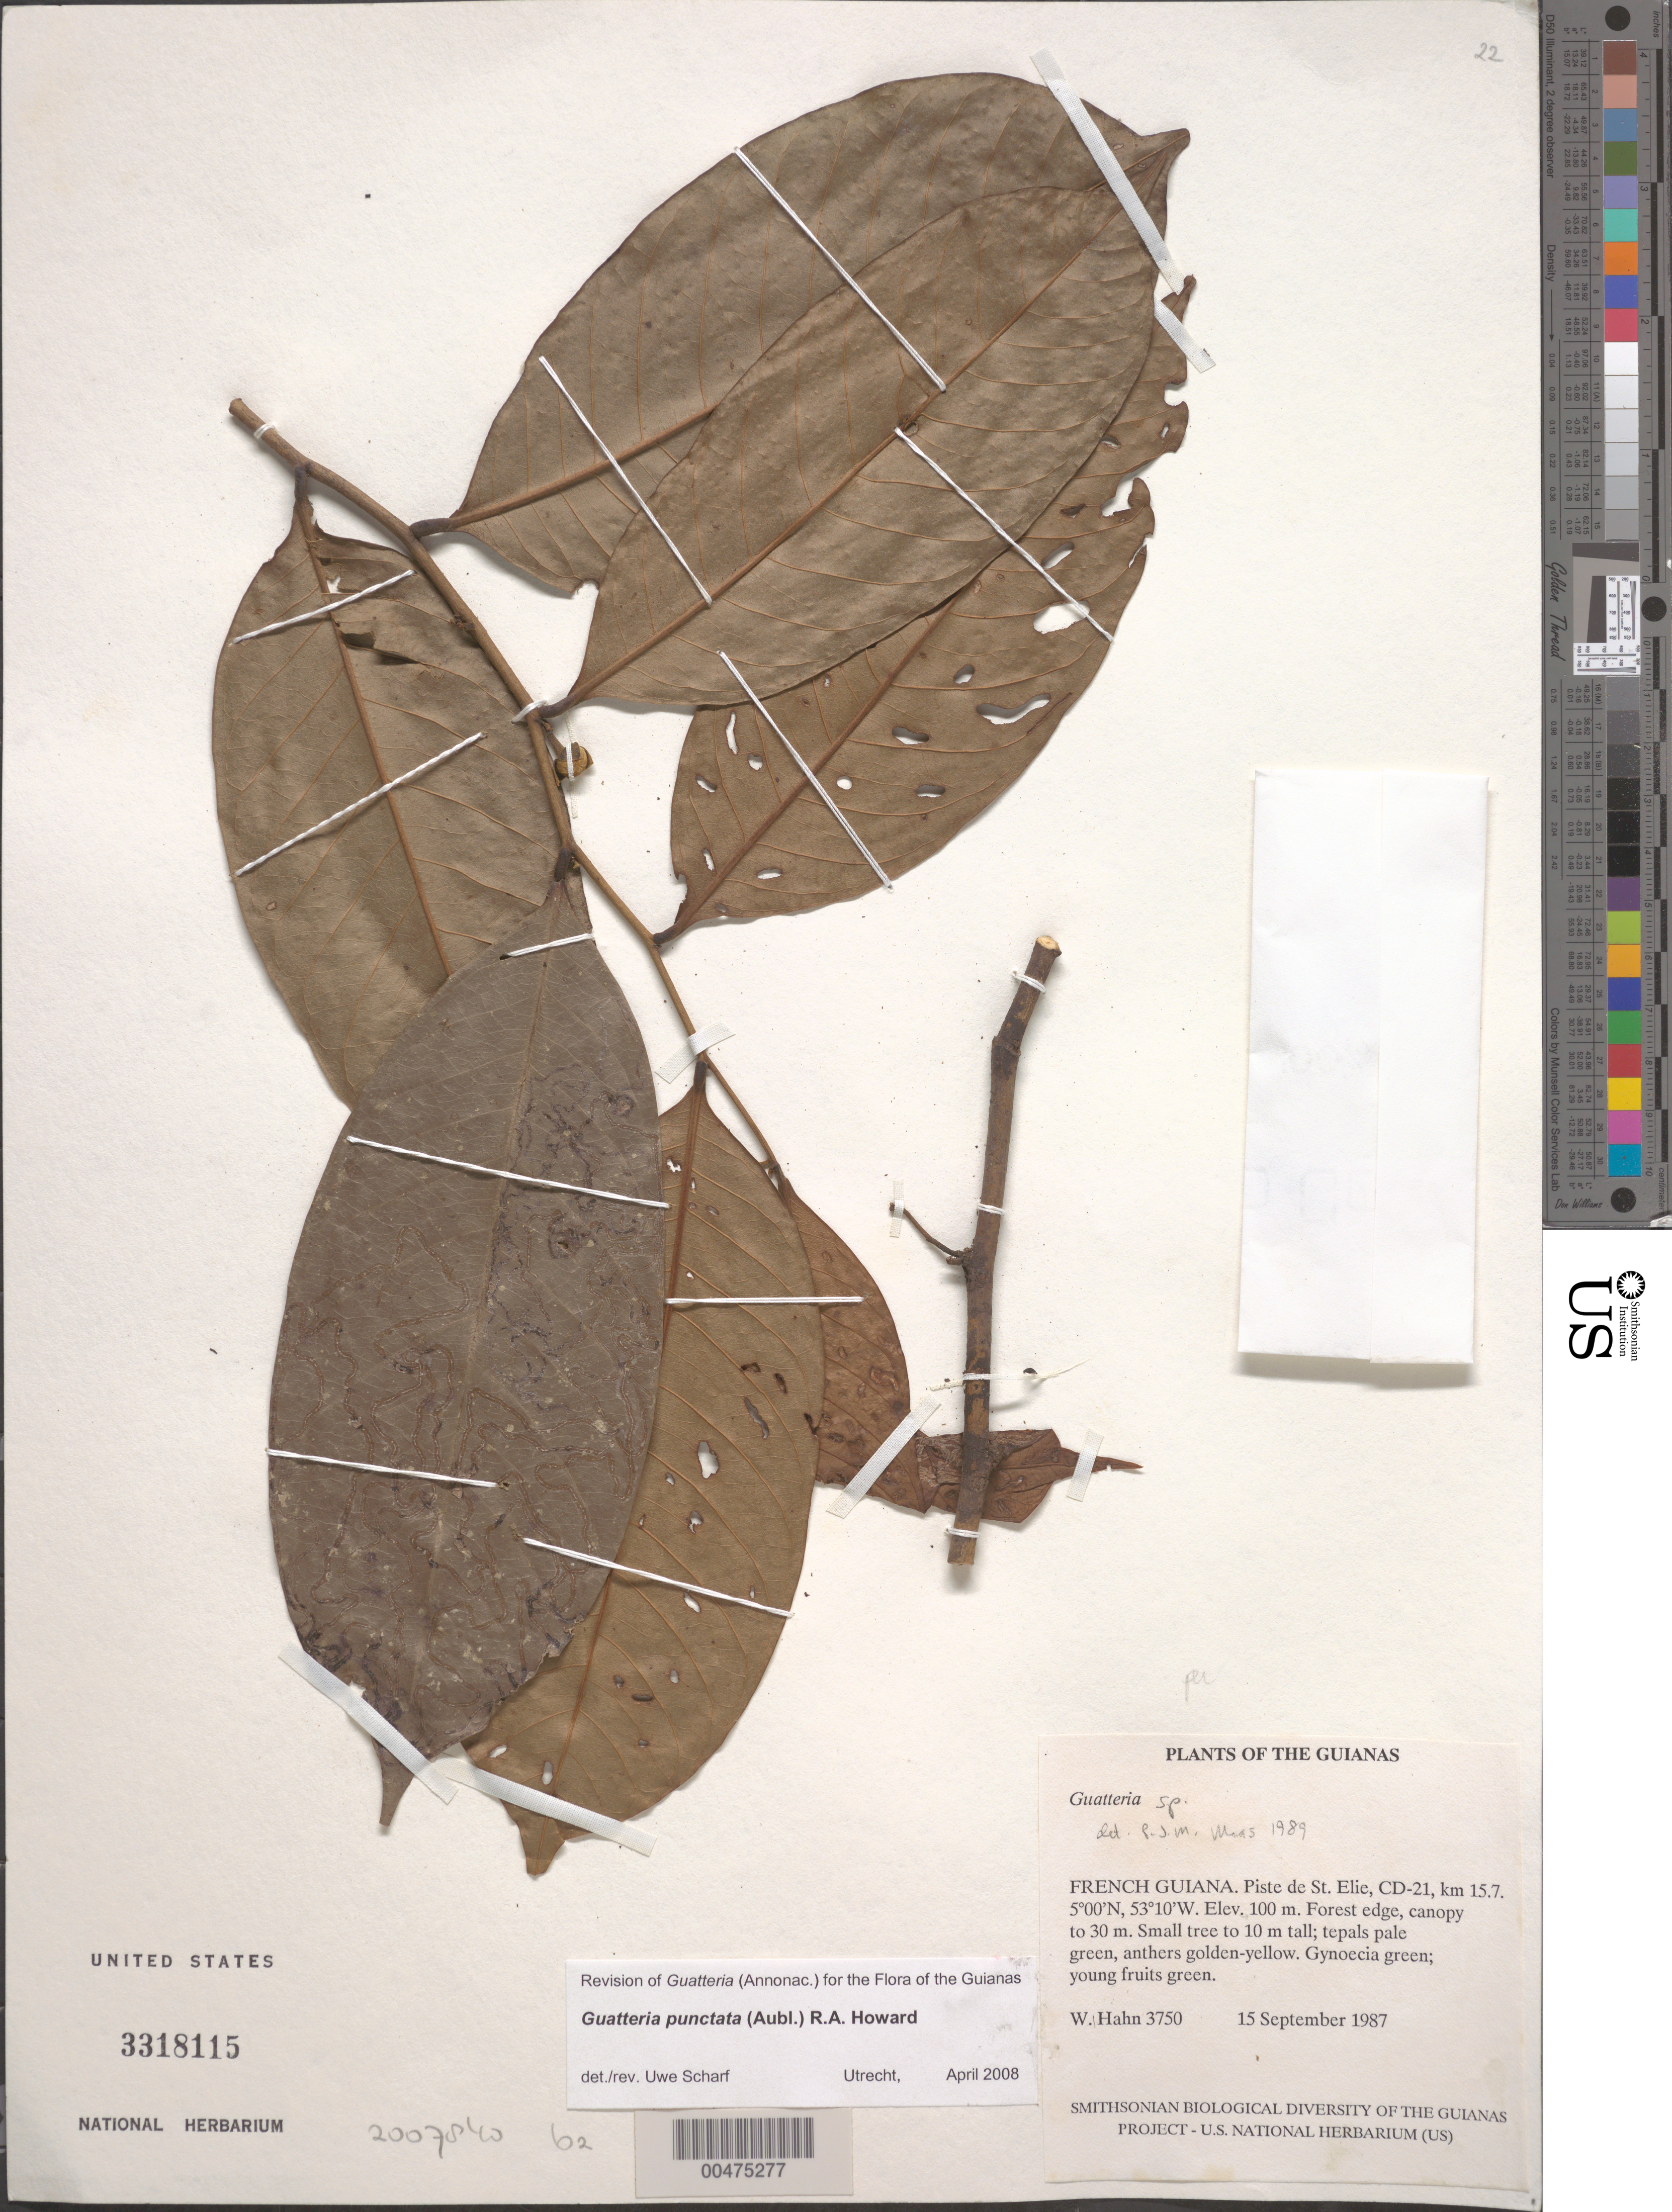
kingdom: Plantae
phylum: Tracheophyta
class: Magnoliopsida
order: Magnoliales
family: Annonaceae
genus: Guatteria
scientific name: Guatteria punctata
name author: (Aubl.) R.A. Howard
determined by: Scharf, U.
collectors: W. Hahn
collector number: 3750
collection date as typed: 15 September 1987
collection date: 1987-09-15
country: French Guiana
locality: Piste de St. Elie, CD-21, km 15.7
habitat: Forest edge, canopy to 30 m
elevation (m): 100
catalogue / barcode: US 3318115